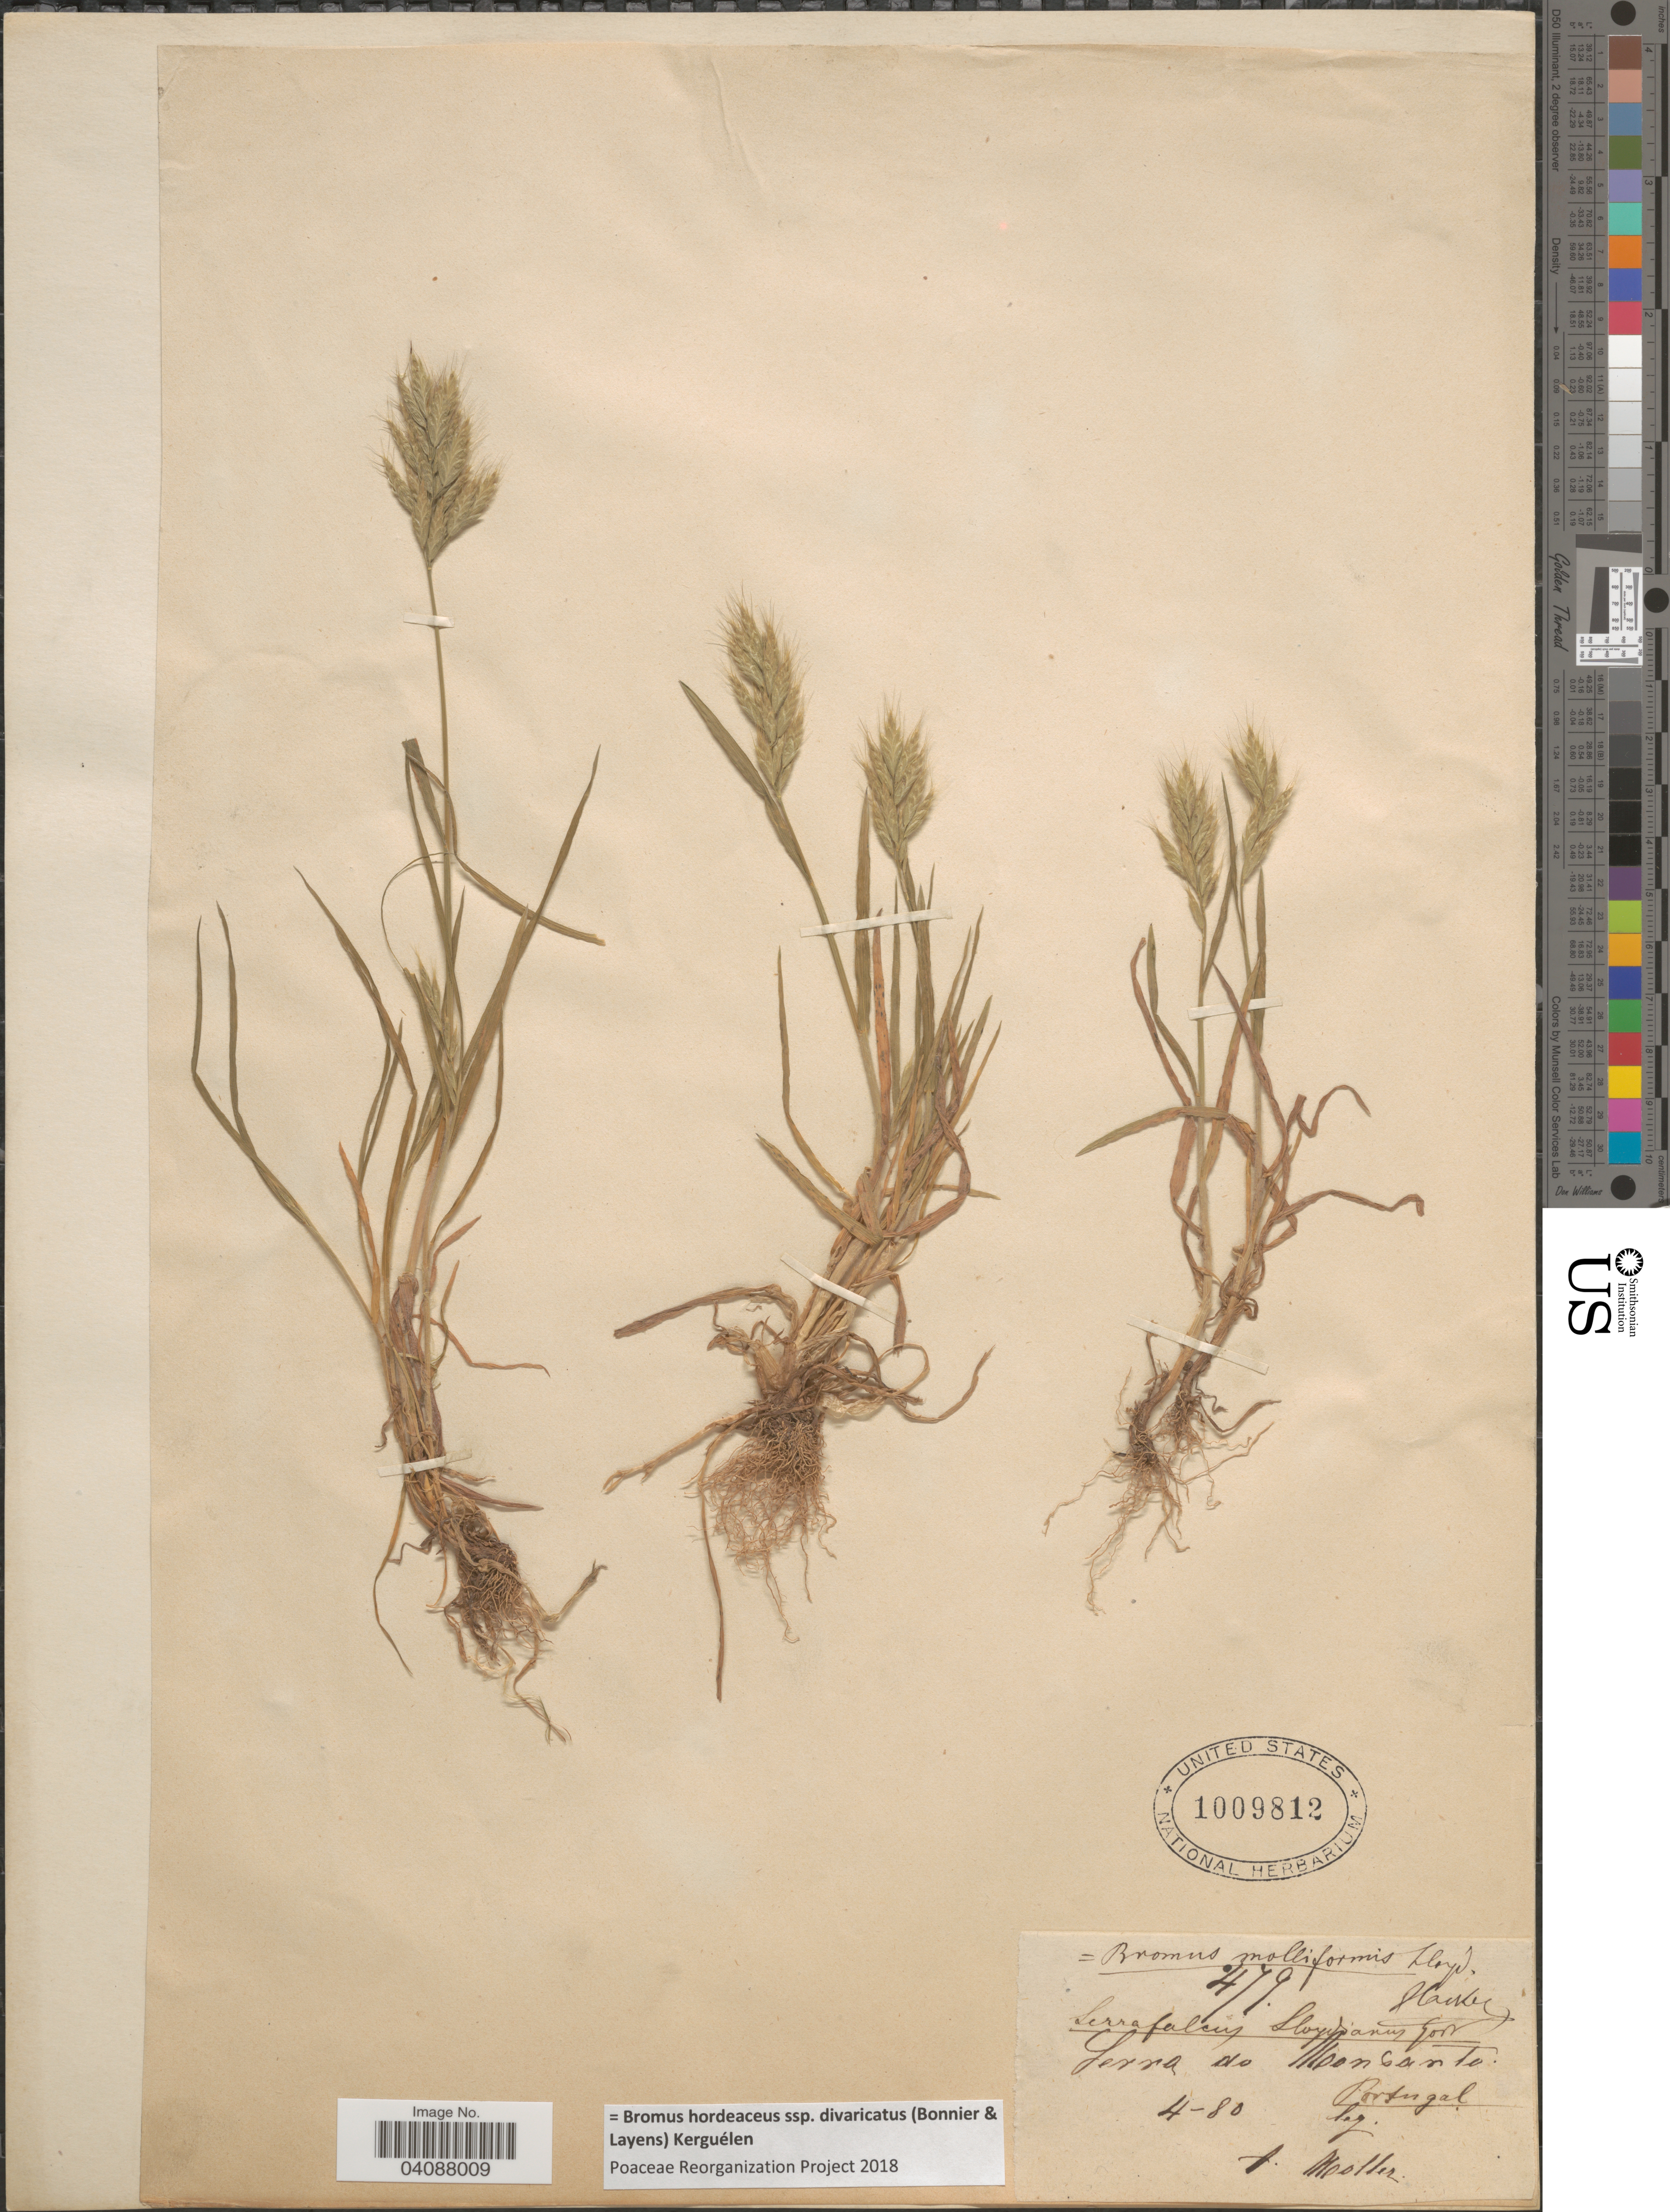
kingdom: Plantae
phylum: Tracheophyta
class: Liliopsida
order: Poales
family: Poaceae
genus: Bromus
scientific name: Bromus hordeaceus subsp. divaricatus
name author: (Bonnier & Layens) Kerguélen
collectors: A. Moller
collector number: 479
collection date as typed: Transcribed d/m/y: /4/80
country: Portugal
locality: Serra do Monsanto.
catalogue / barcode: US 1009812